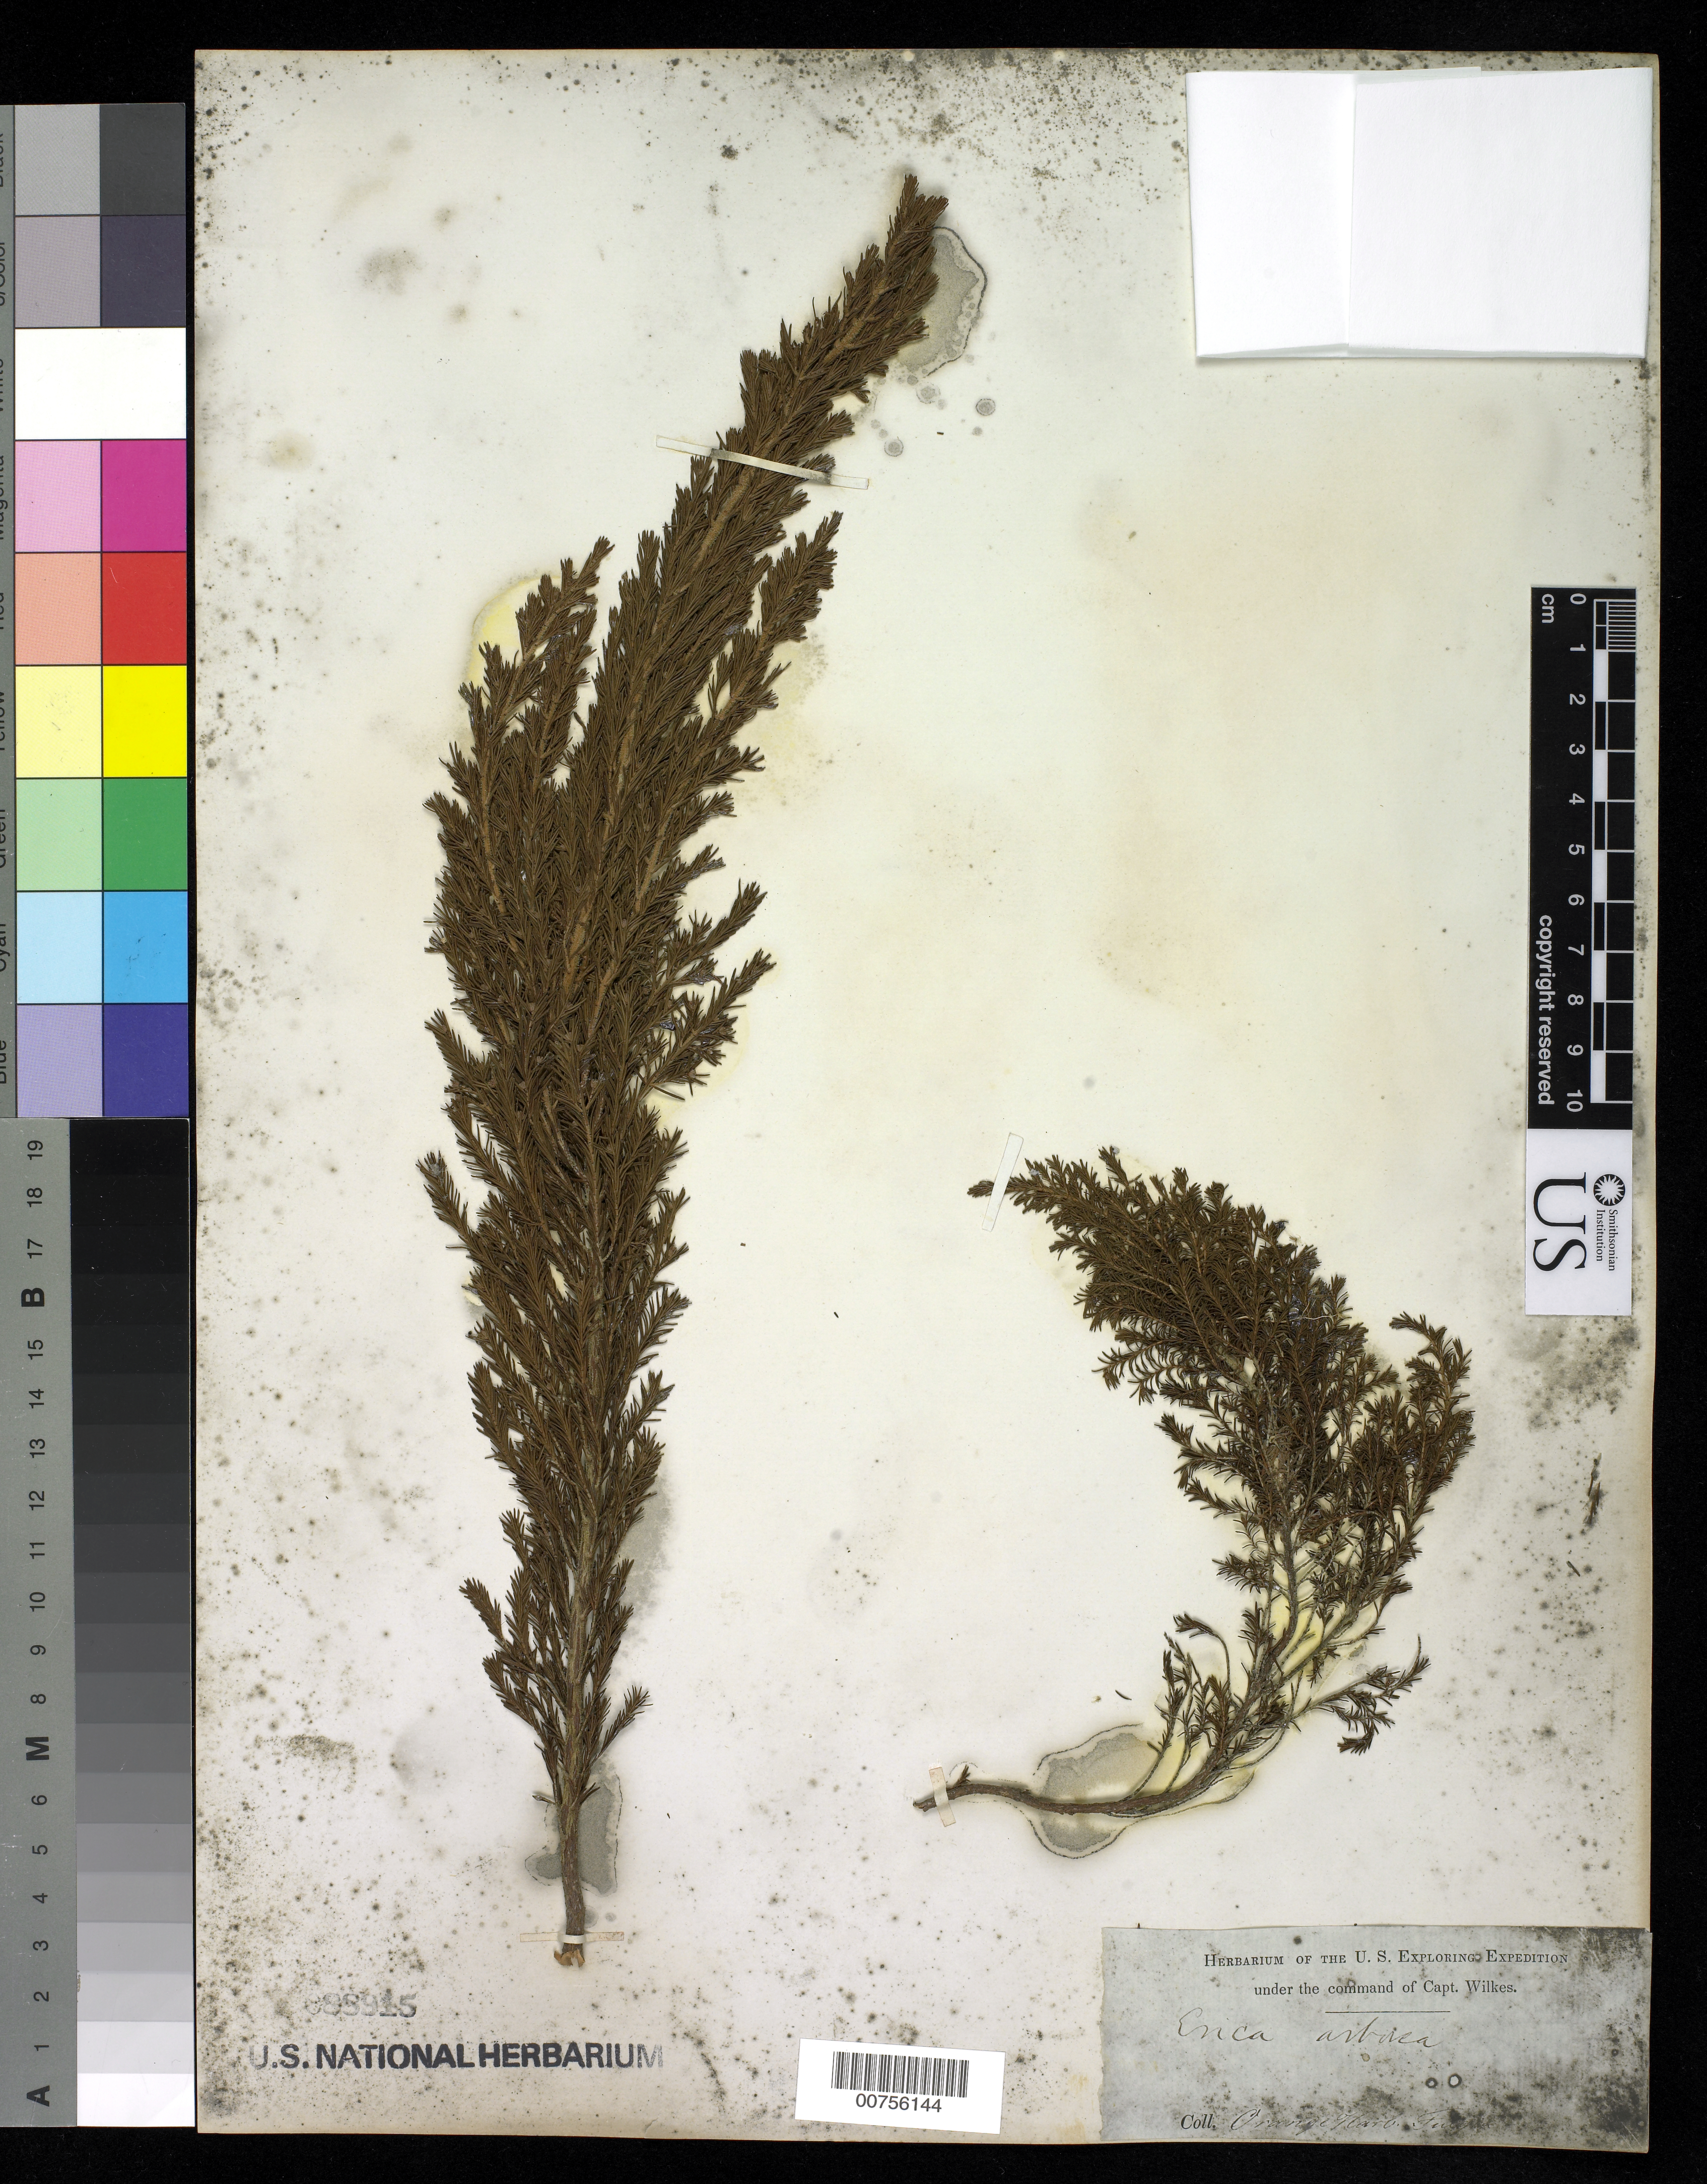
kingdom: Plantae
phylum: Tracheophyta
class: Magnoliopsida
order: Ericales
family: Ericaceae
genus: Erica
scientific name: Erica arborea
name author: L.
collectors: Wilkes Explor. Exped.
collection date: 1838/1842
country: Argentina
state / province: Tierra del Fuego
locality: Orange Harbor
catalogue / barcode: US 88915